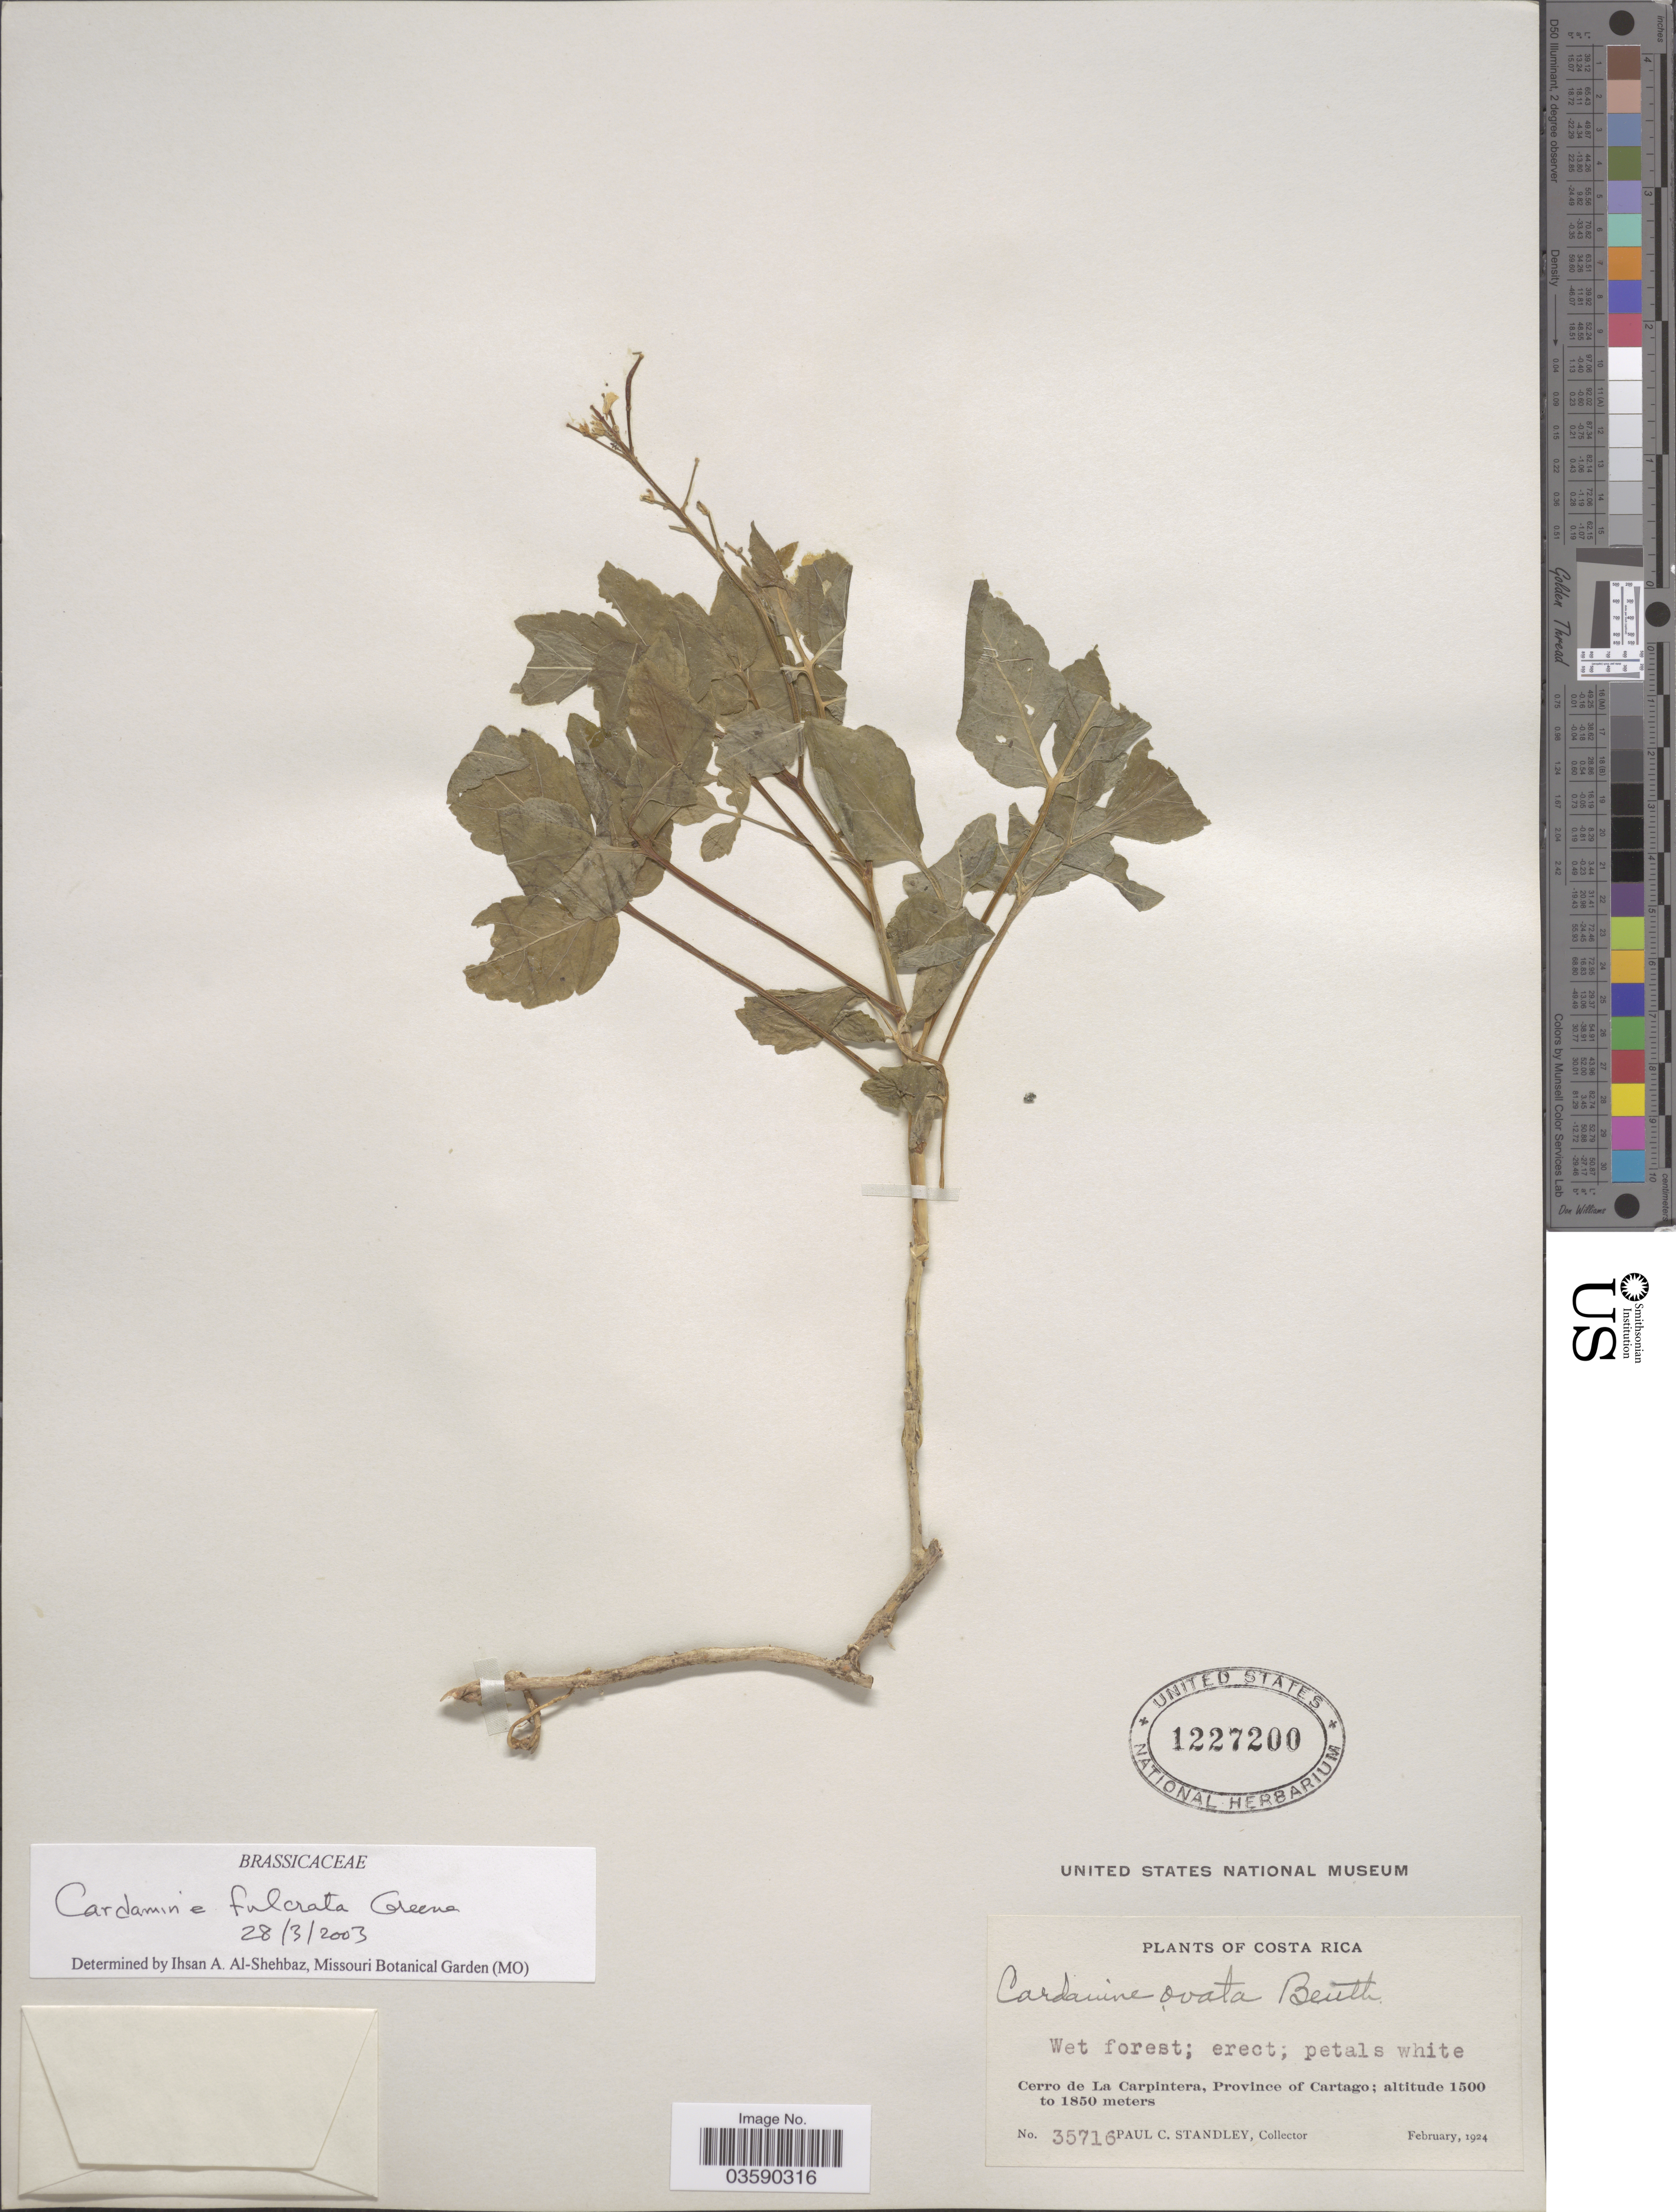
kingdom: Plantae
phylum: Tracheophyta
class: Magnoliopsida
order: Brassicales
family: Brassicaceae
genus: Cardamine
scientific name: Cardamine fulcrata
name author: Greene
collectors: P. C. Standley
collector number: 35716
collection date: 1924-02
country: Costa Rica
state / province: Cartago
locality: Cerro de La Carpintera.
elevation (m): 1500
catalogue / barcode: US 1227200